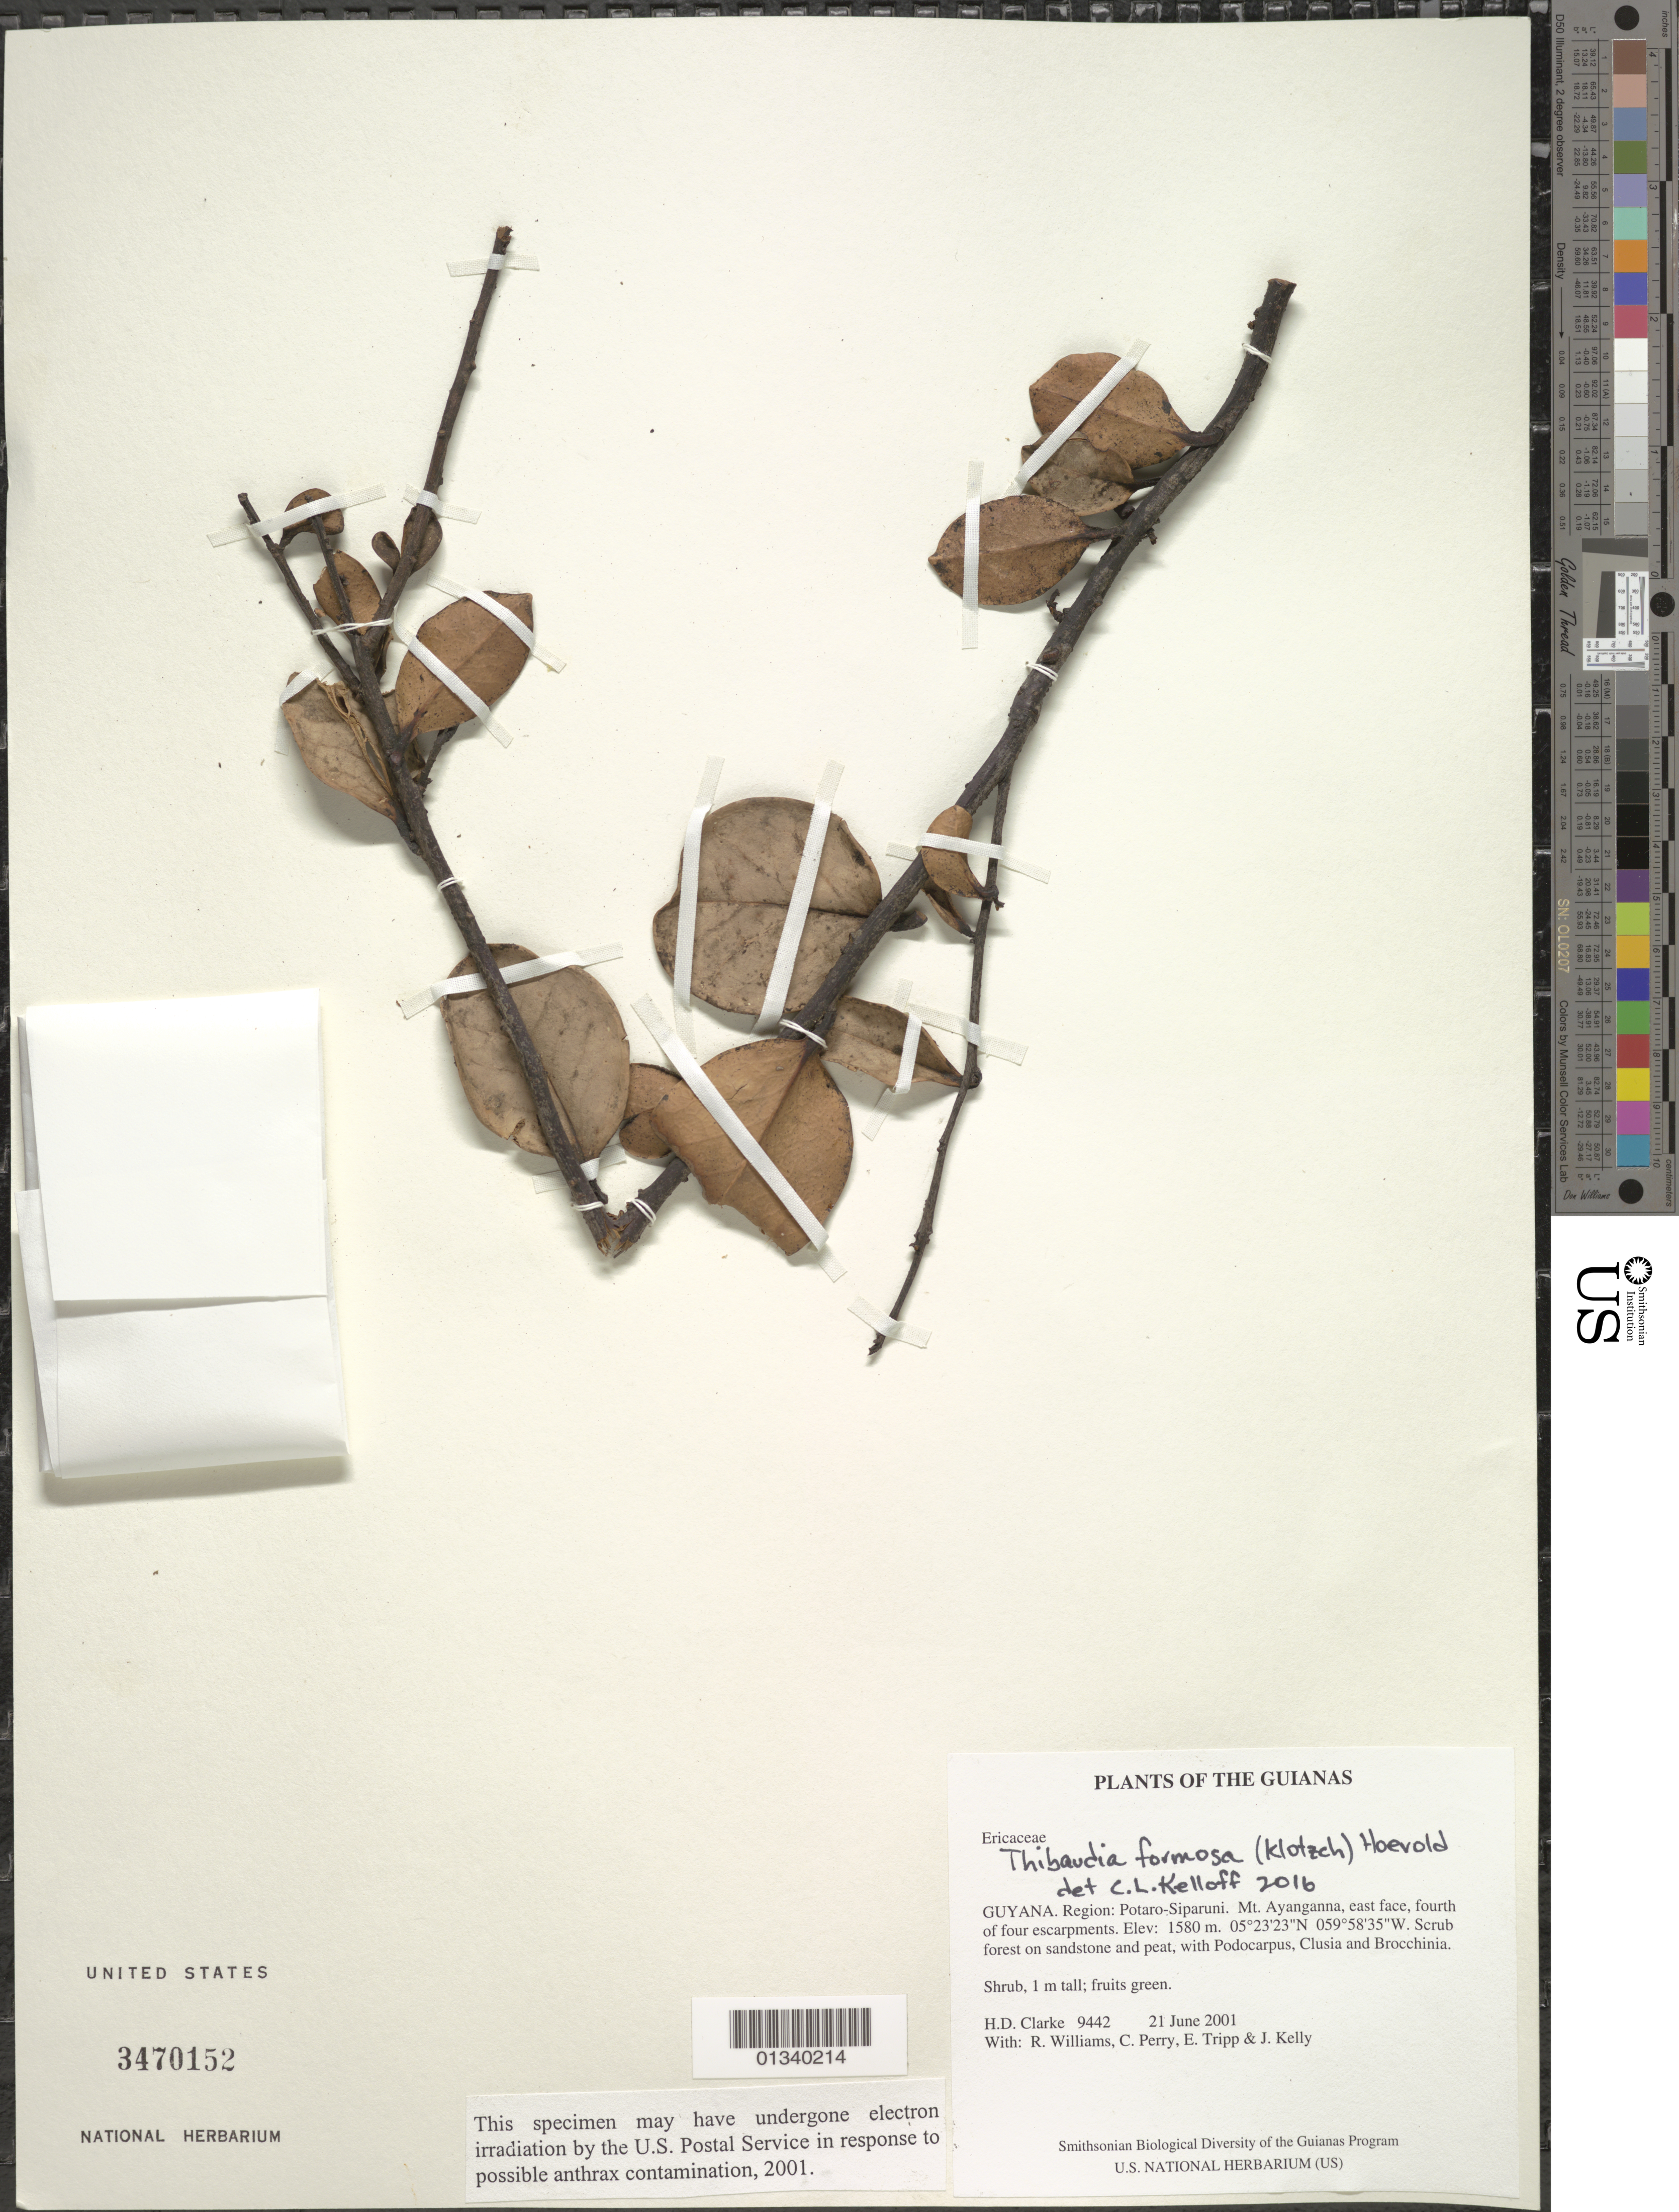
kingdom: Plantae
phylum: Tracheophyta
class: Magnoliopsida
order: Ericales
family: Ericaceae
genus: Thibaudia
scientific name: Thibaudia formosa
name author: (Klotzsch) Hoerold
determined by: Kelloff, Carol L., (US), Smithsonian Institution - National Museum of Natural History (UNITED STATES)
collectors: H. D. Clarke, R. Williams, C. Perry, E. Tripp & J. Kelly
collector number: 9442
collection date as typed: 21 June 2001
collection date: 2001-06-21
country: Guyana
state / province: Potaro-Siparuni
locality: Mt. Ayanganna, east face, fourth of four escarpments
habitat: Scrub forest on sandstone and peat, with Podocarpus, Clusia and Brocchinia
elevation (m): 1580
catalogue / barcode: US 3470152